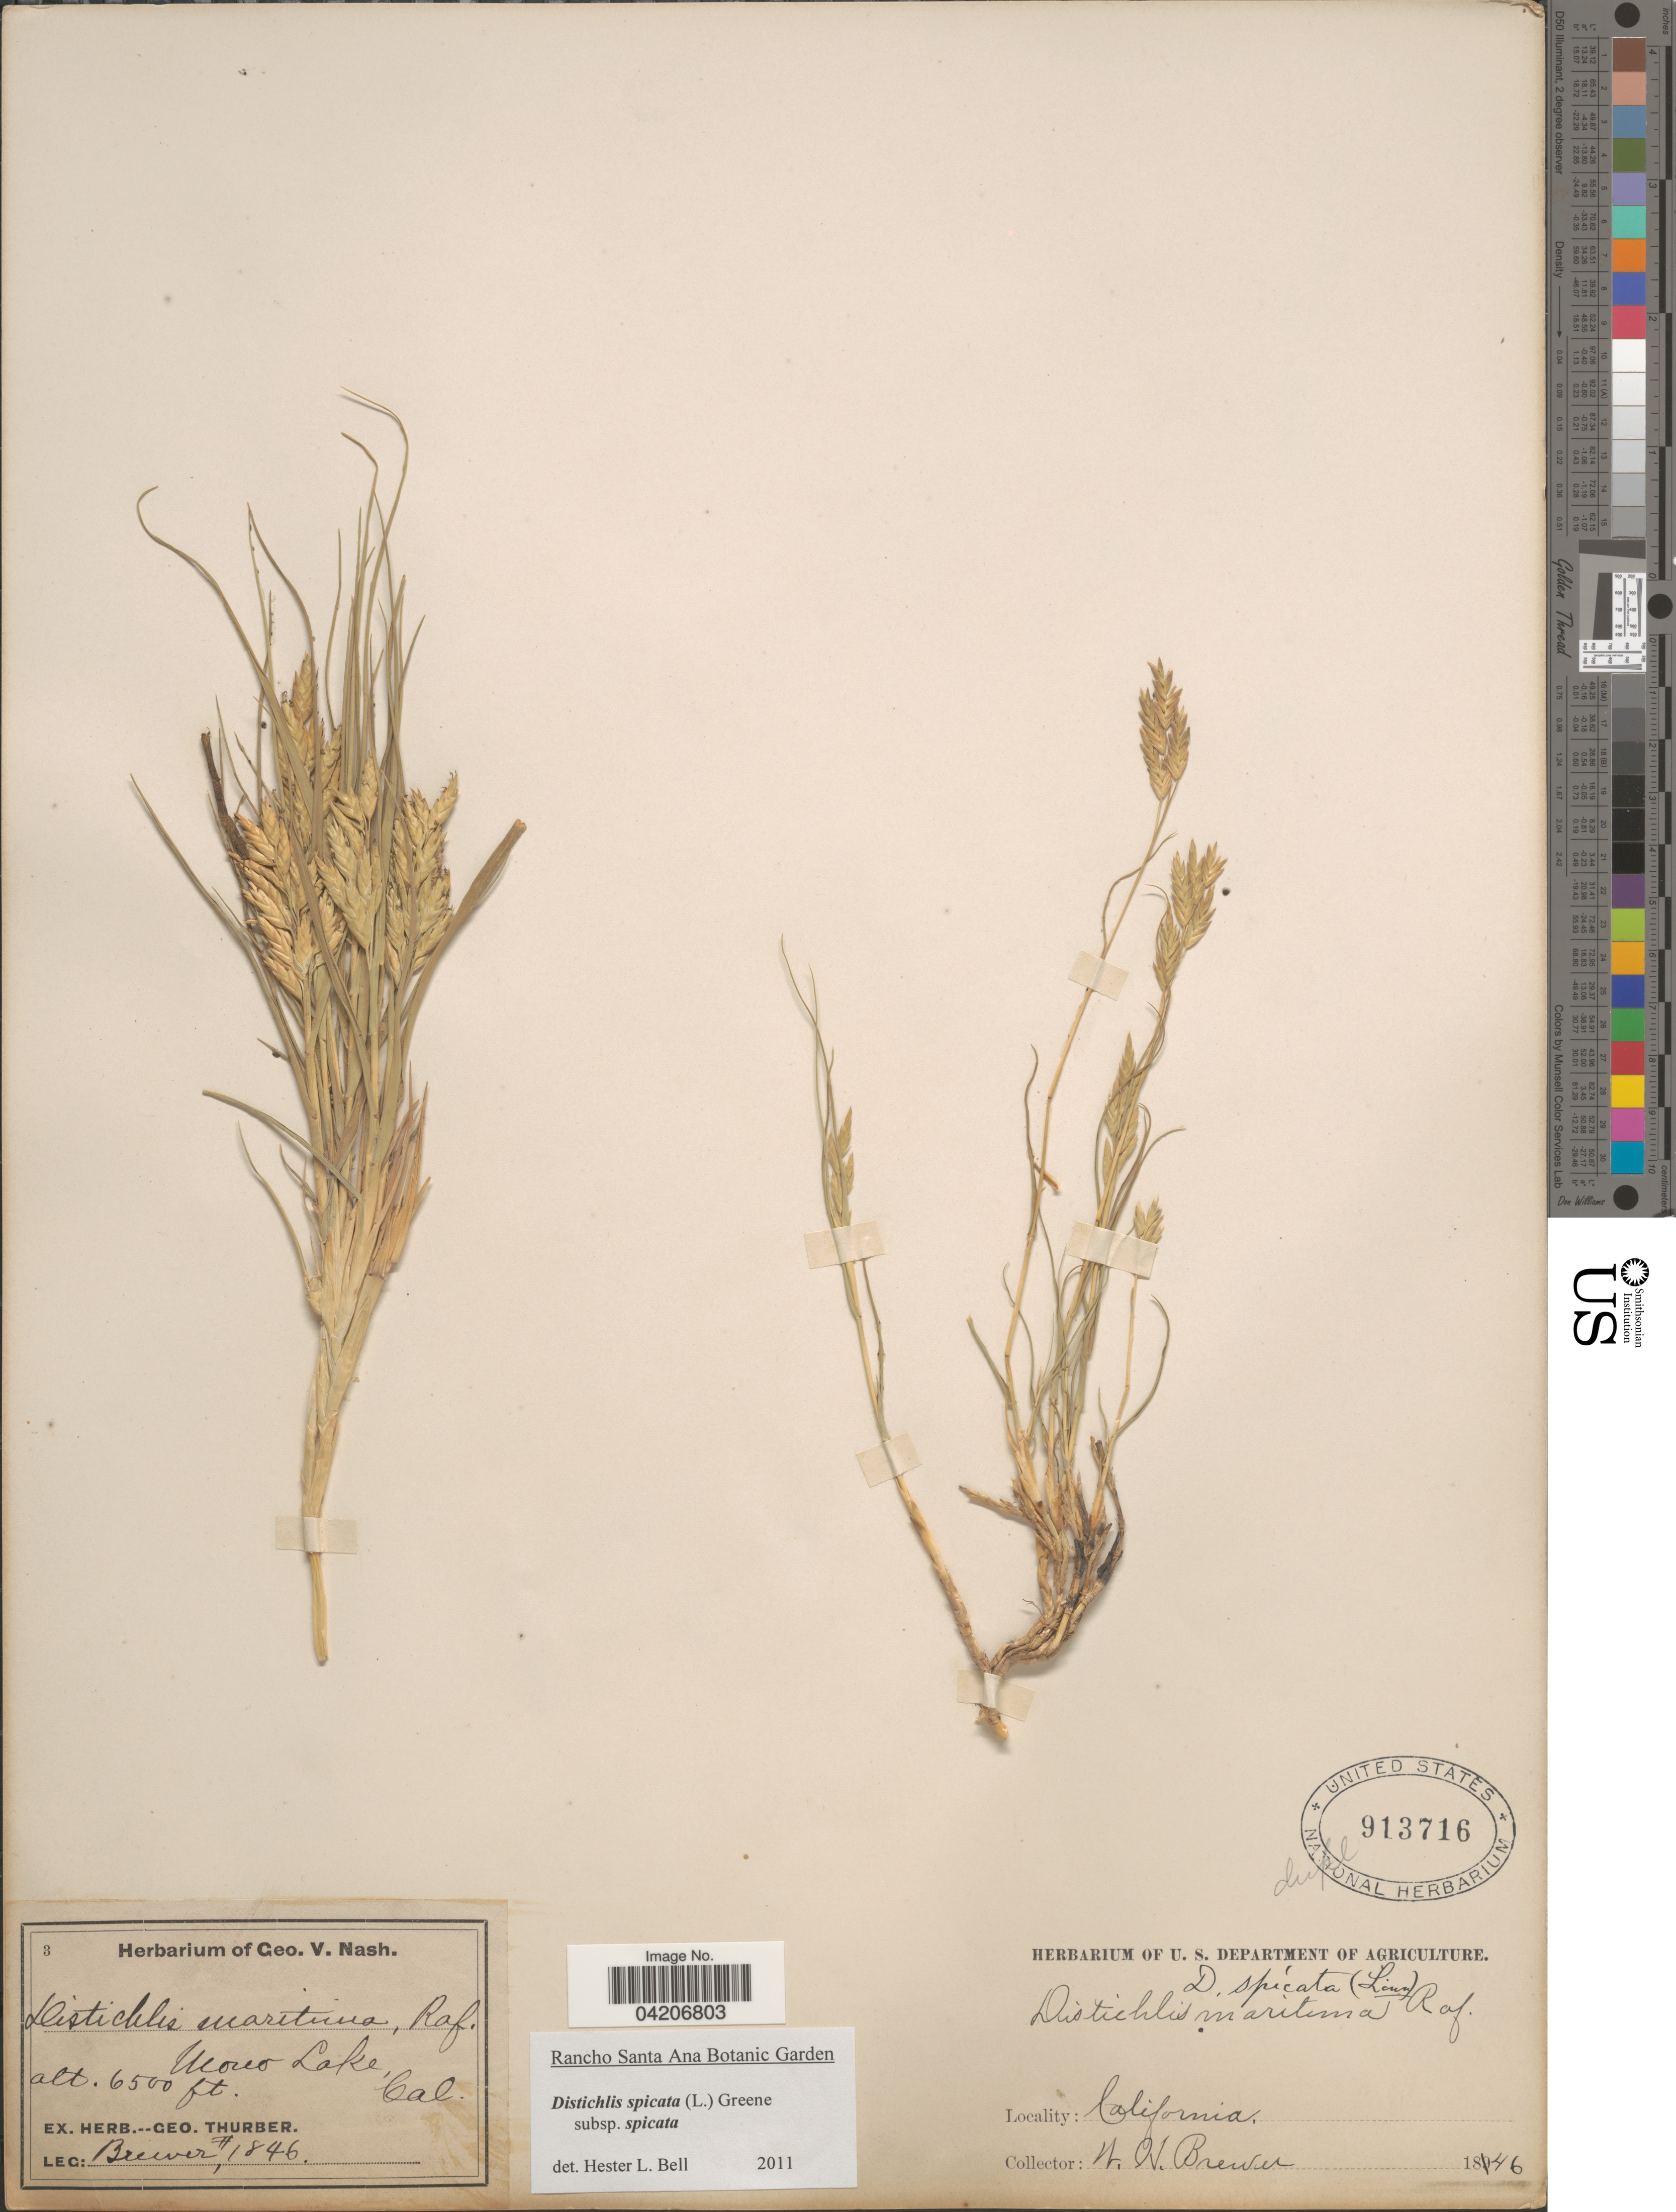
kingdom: Plantae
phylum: Tracheophyta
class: Liliopsida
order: Poales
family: Poaceae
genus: Distichlis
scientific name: Distichlis spicata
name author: (L.) Greene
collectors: W. H. Brewer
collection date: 1846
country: United States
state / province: California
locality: Mono Lake.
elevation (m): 1981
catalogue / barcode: US 913716